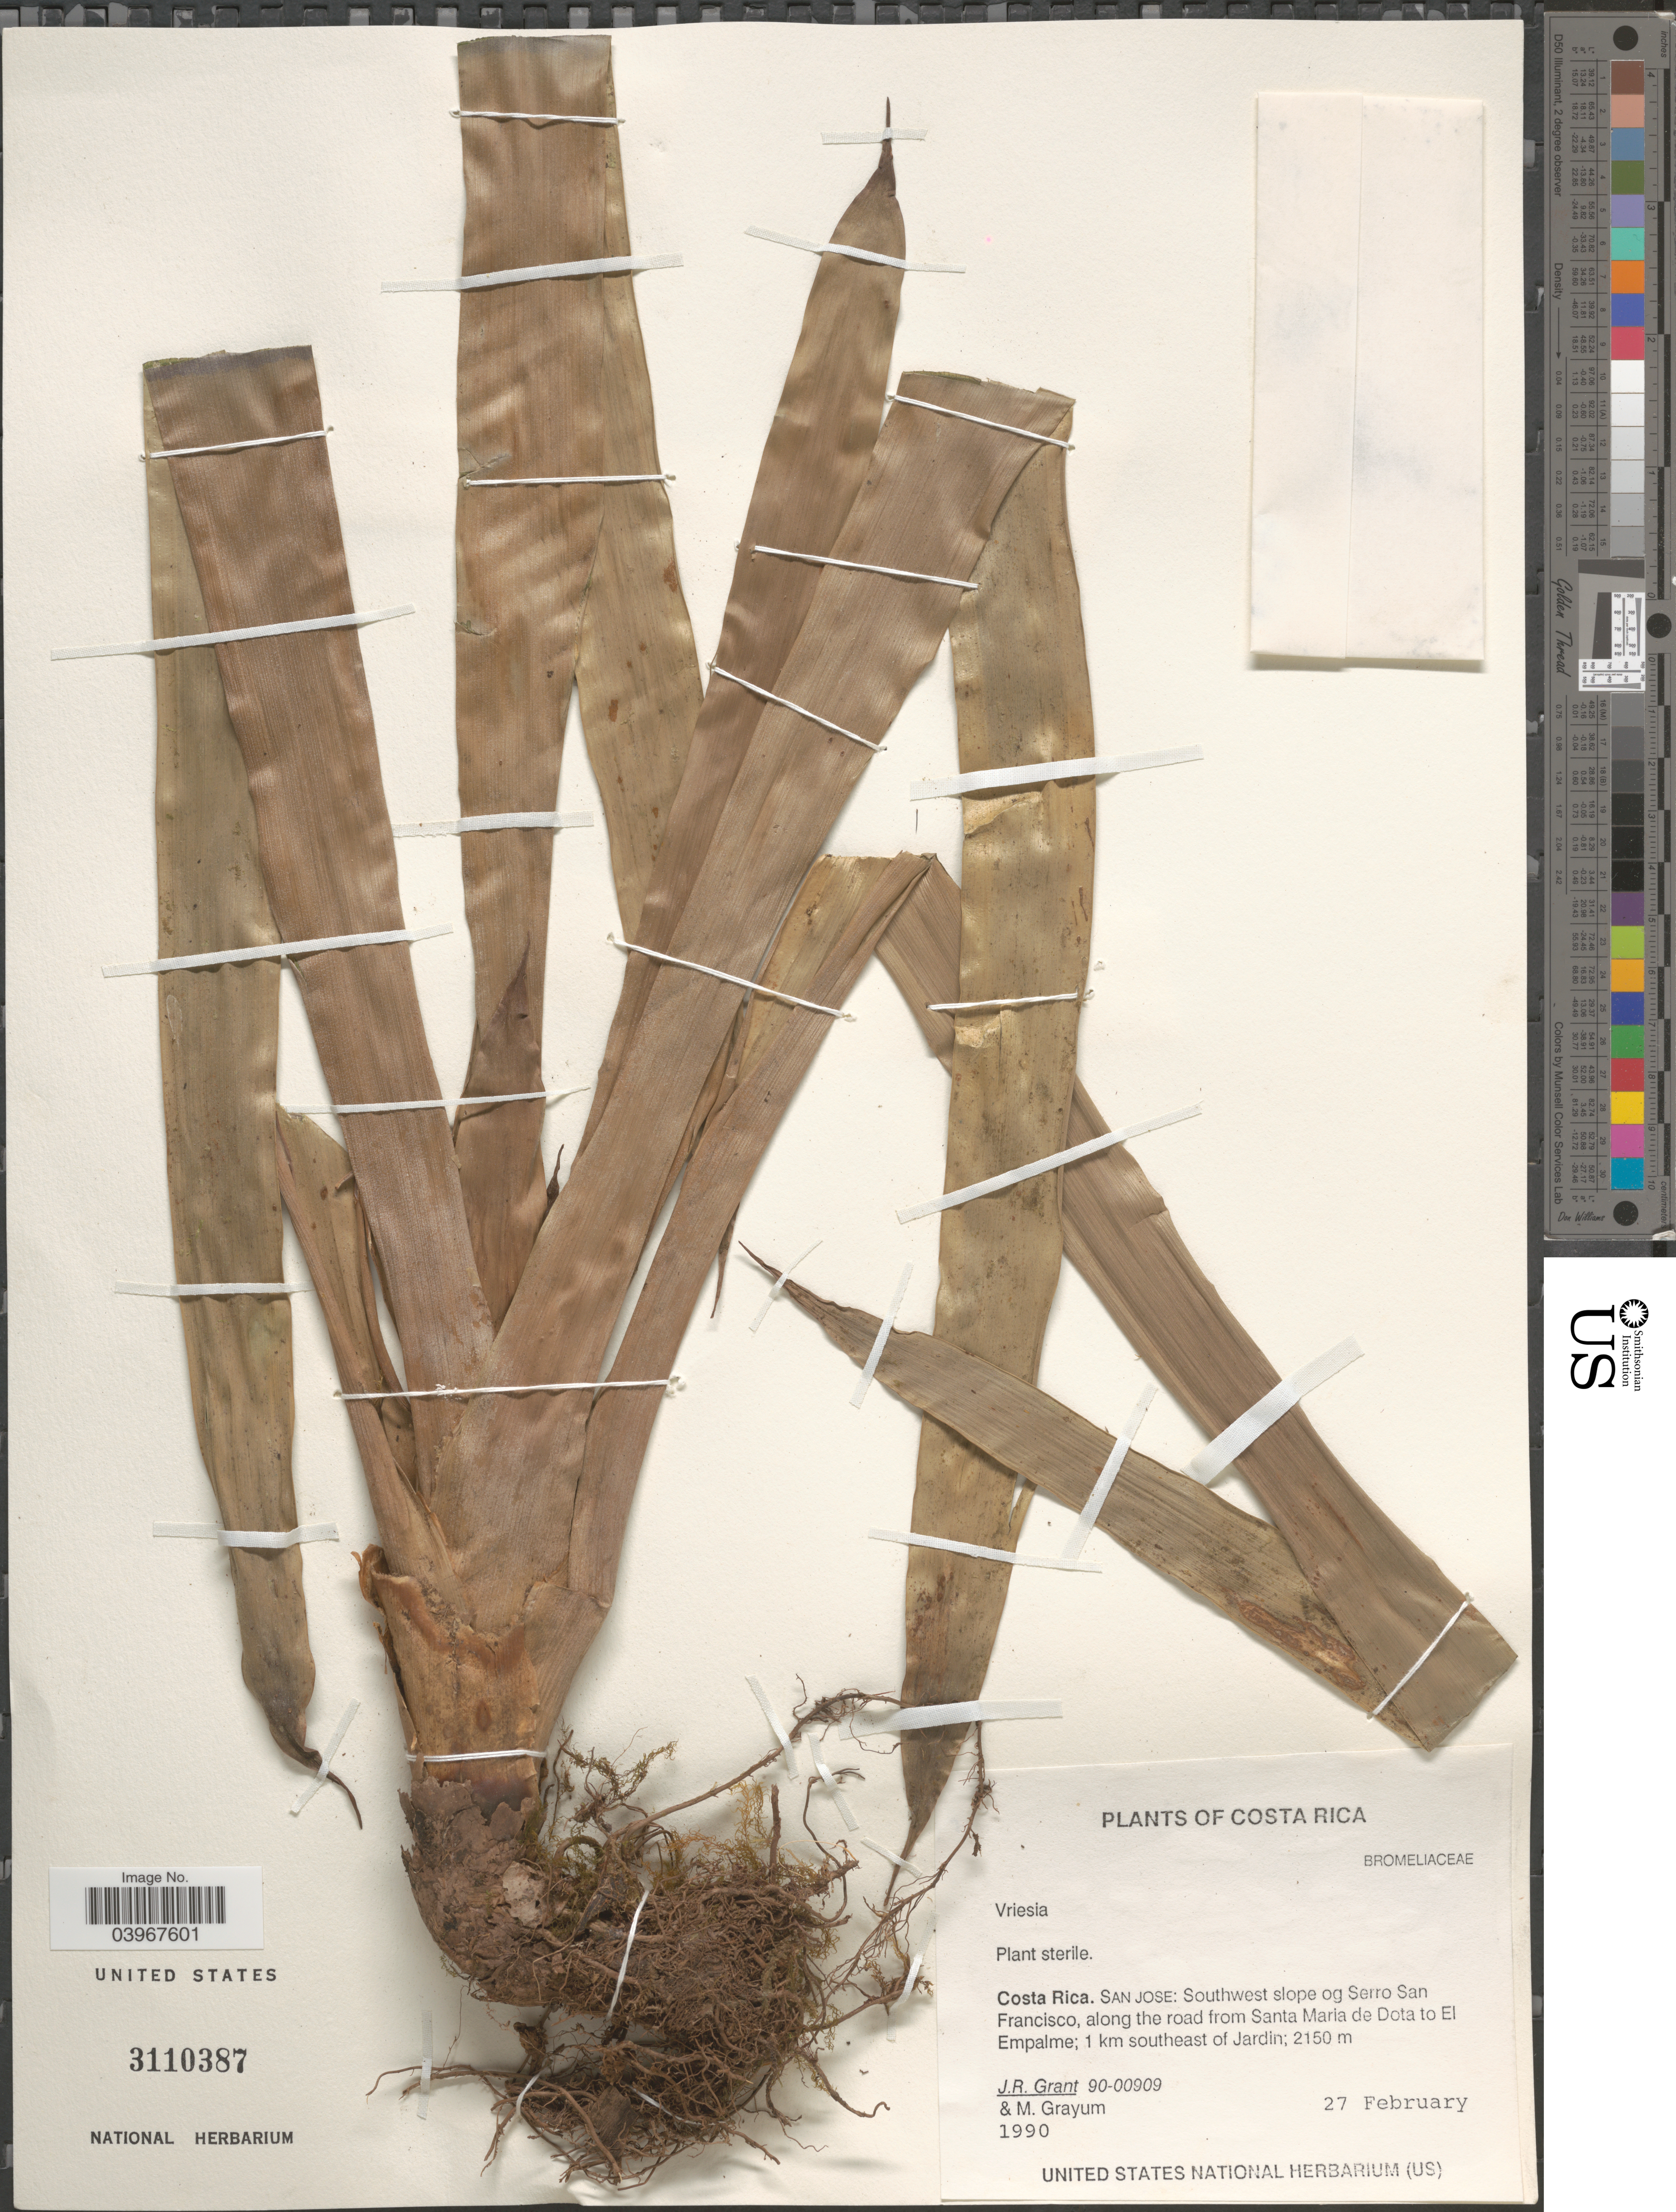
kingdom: Plantae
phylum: Tracheophyta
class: Liliopsida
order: Poales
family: Bromeliaceae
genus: Werauhia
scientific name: Werauhia sp.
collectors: J. Grant & M. H. Grayum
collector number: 90-00909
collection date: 1990-02-27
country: Costa Rica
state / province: San José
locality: Southwest slope og Serro San Francisco, along the road from Santa Maria de Dota to El Empalme; 1 km southeast of Jardin.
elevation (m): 2150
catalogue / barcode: US 3110387